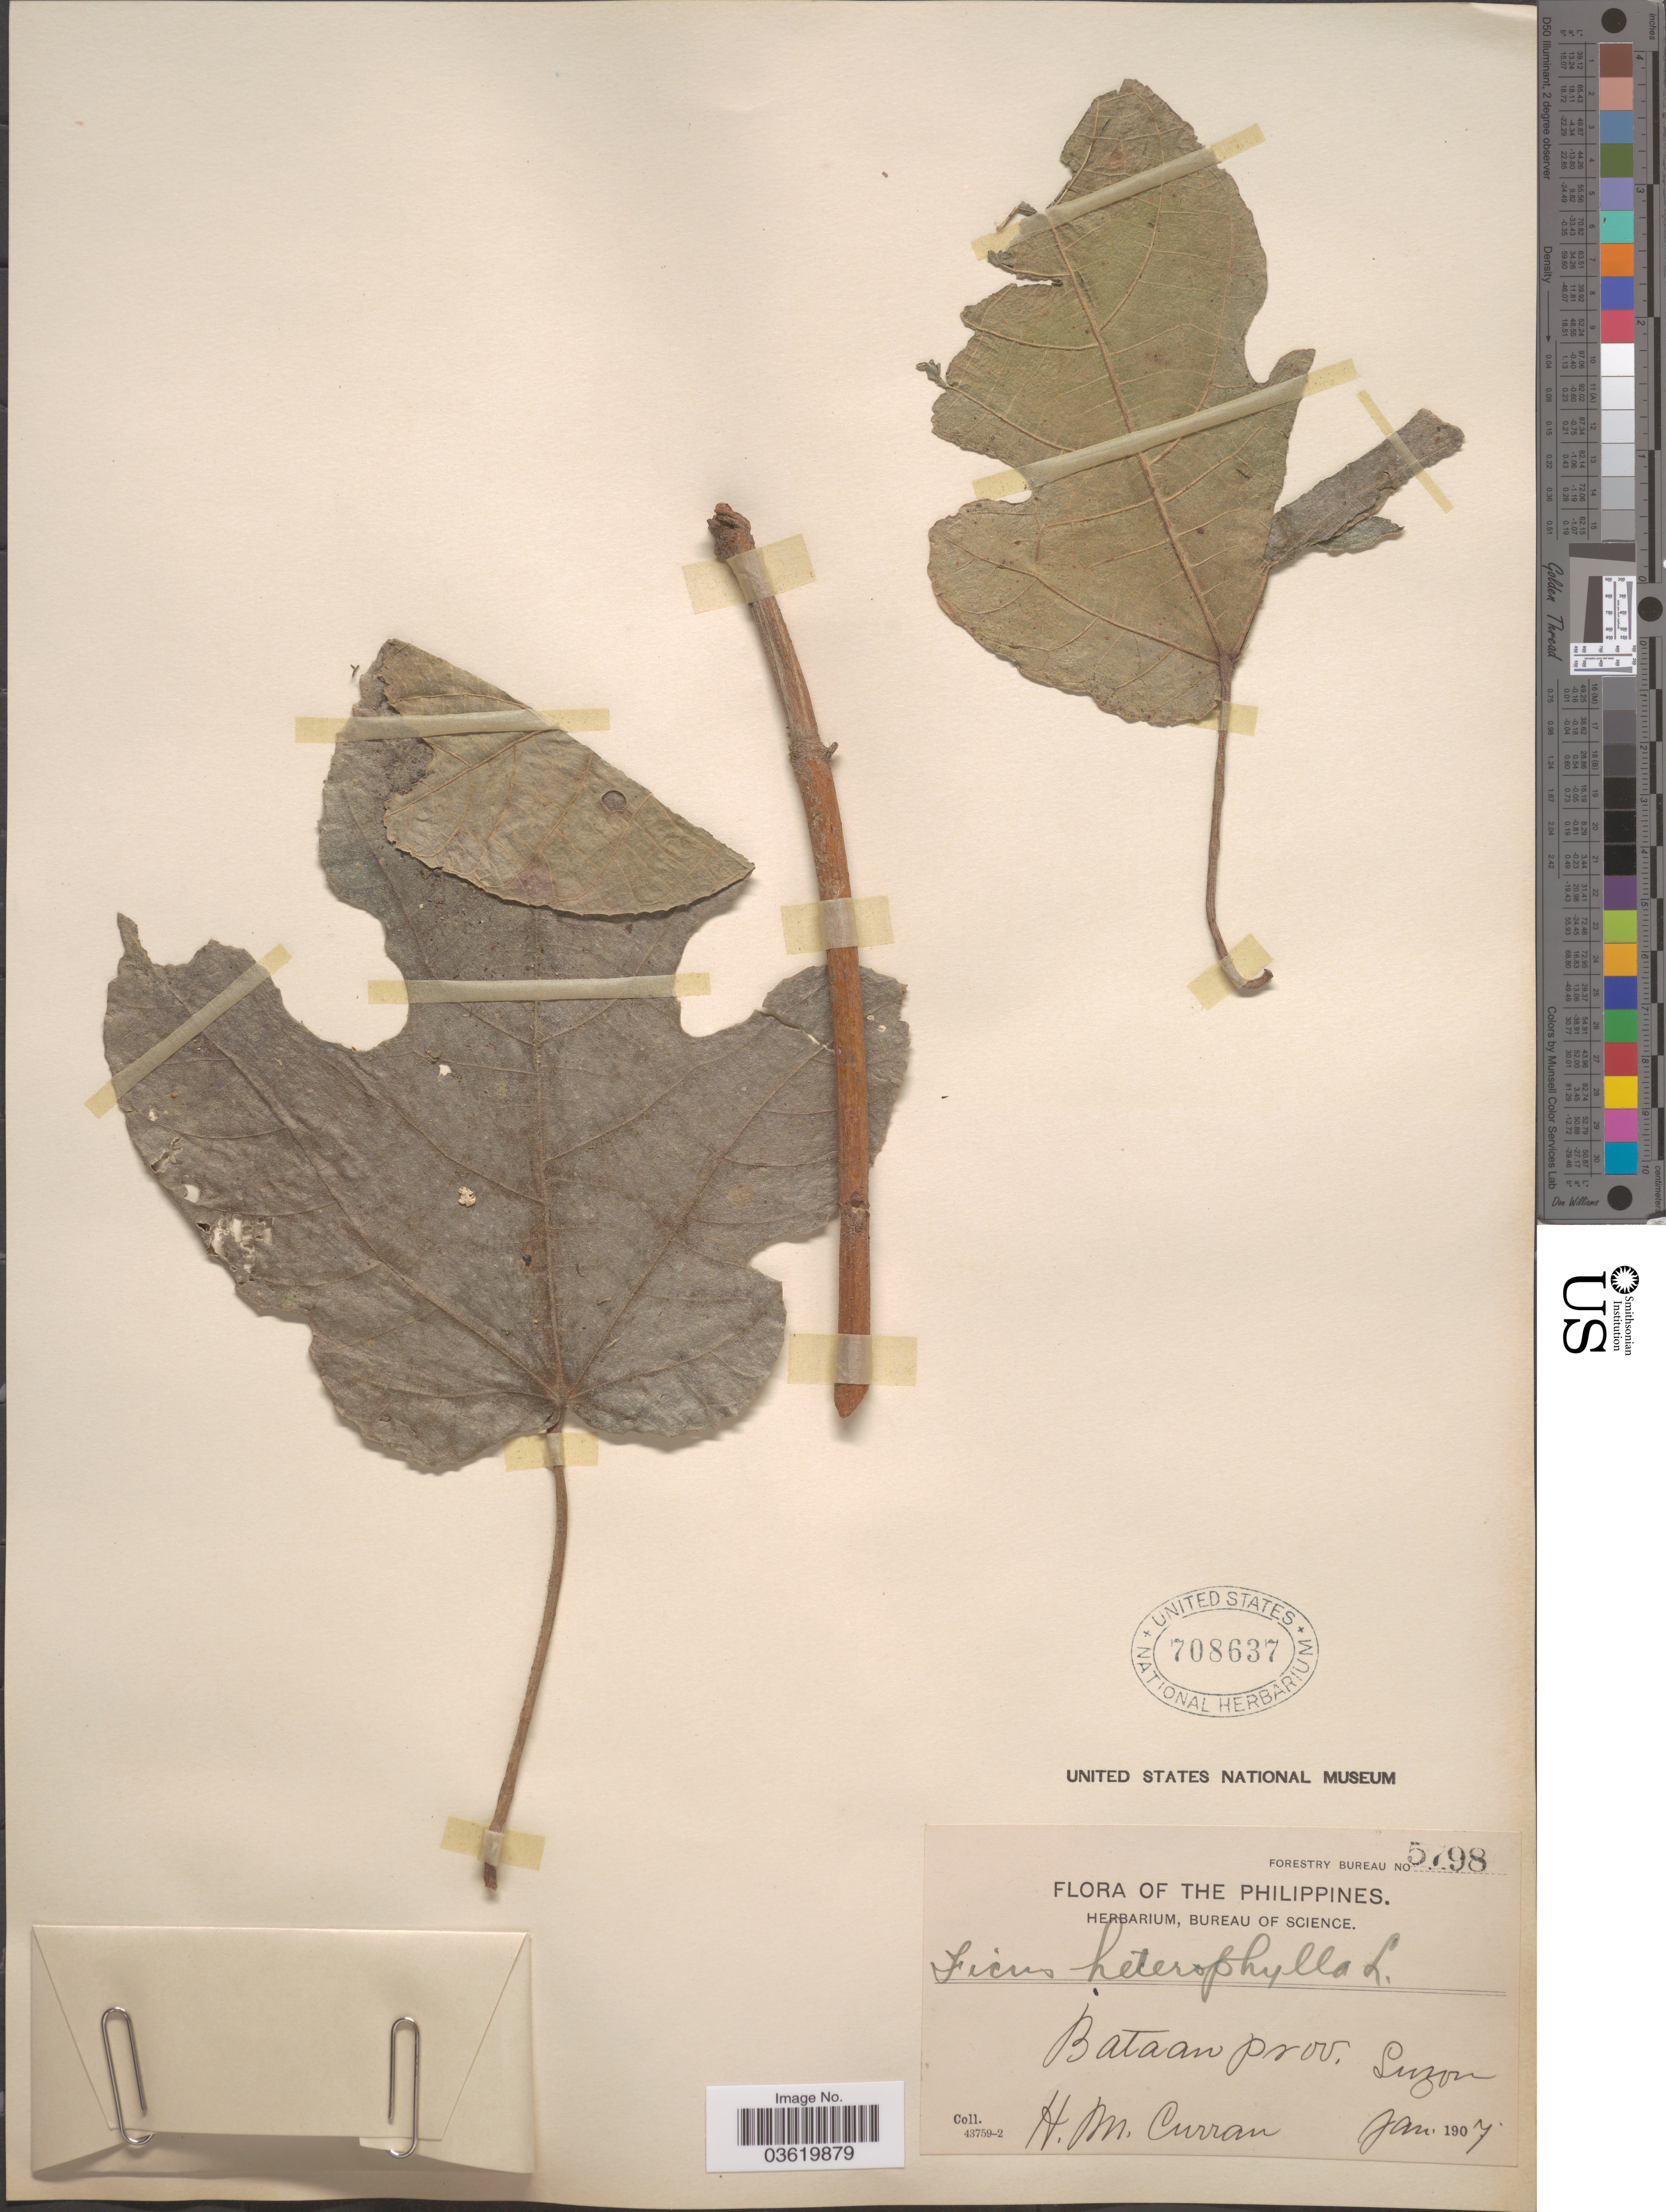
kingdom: Plantae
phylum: Tracheophyta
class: Magnoliopsida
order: Rosales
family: Moraceae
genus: Ficus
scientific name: Ficus ulmifolia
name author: Lam.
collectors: H. M. Curran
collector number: Forestry Bureau 5798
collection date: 1907-01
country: Philippines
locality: Bataan prov., Luzon.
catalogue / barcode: US 708637